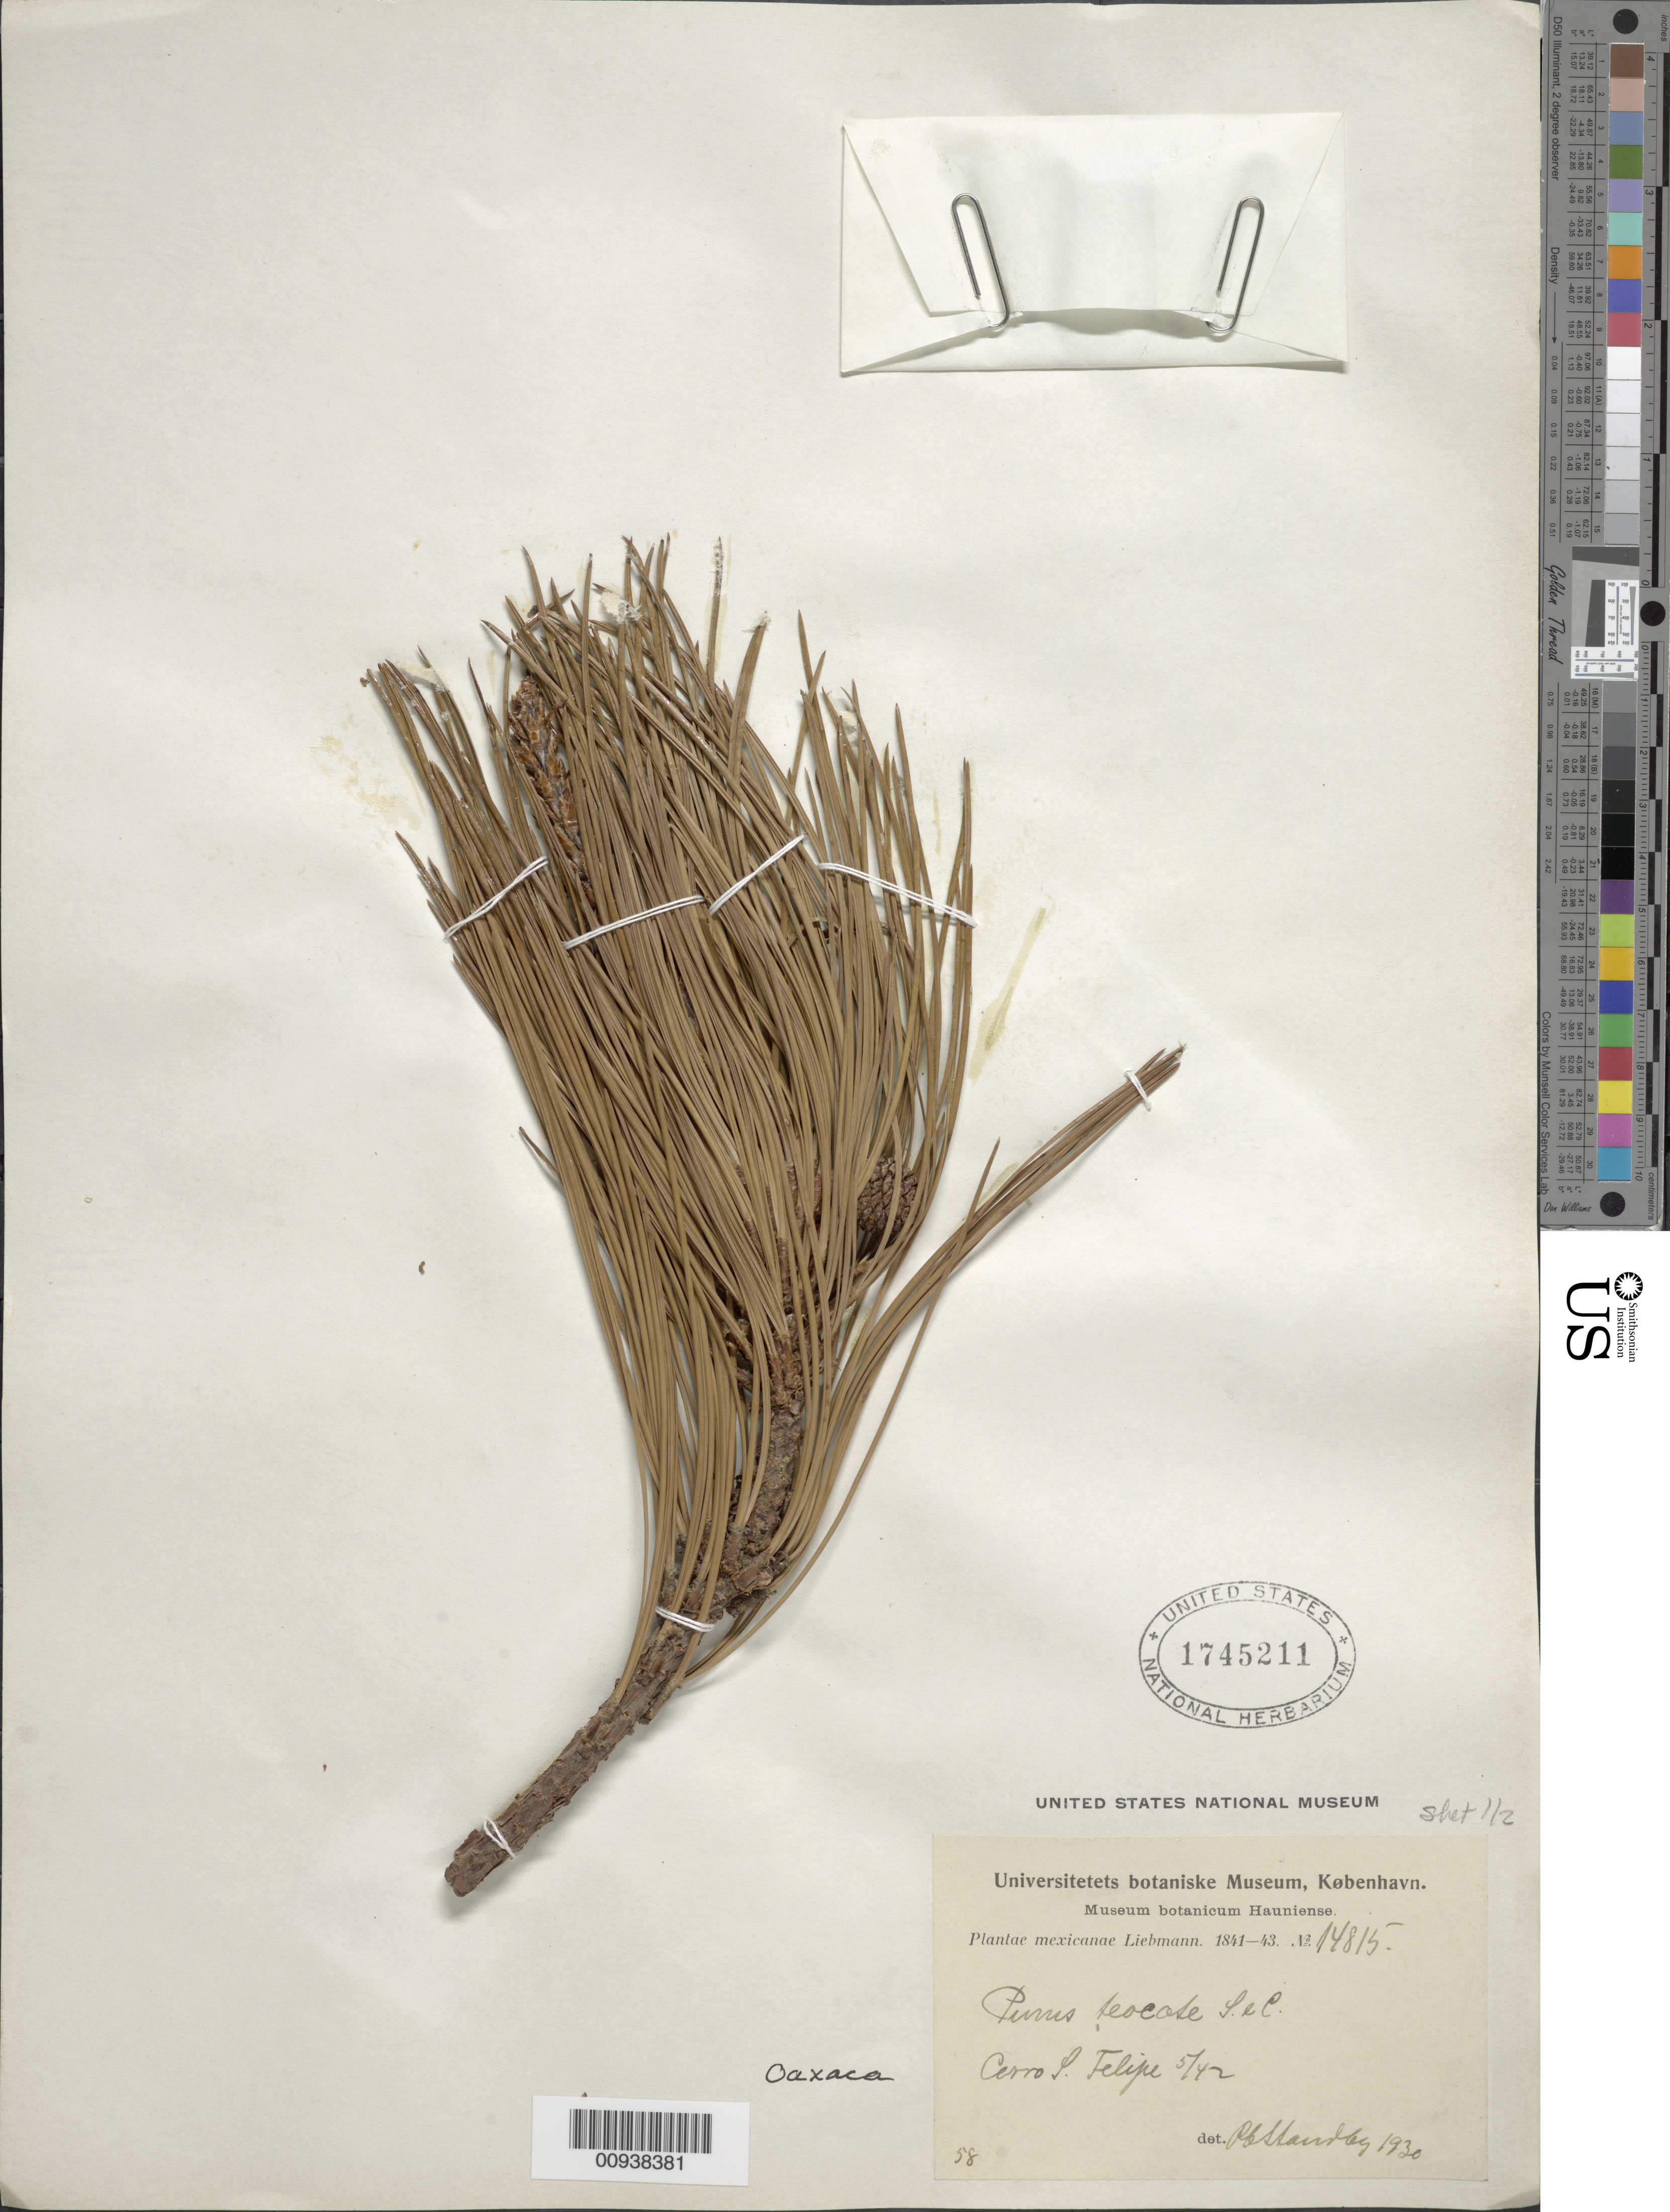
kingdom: Plantae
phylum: Tracheophyta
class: Pinopsida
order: Pinales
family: Pinaceae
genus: Pinus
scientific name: Pinus teocote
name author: Schltdl. & Cham.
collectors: F. M. Liebmann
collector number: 14815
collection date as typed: May 1842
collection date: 1842-05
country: Mexico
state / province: Oaxaca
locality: Cerro S. Felipe.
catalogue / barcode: US 1745211